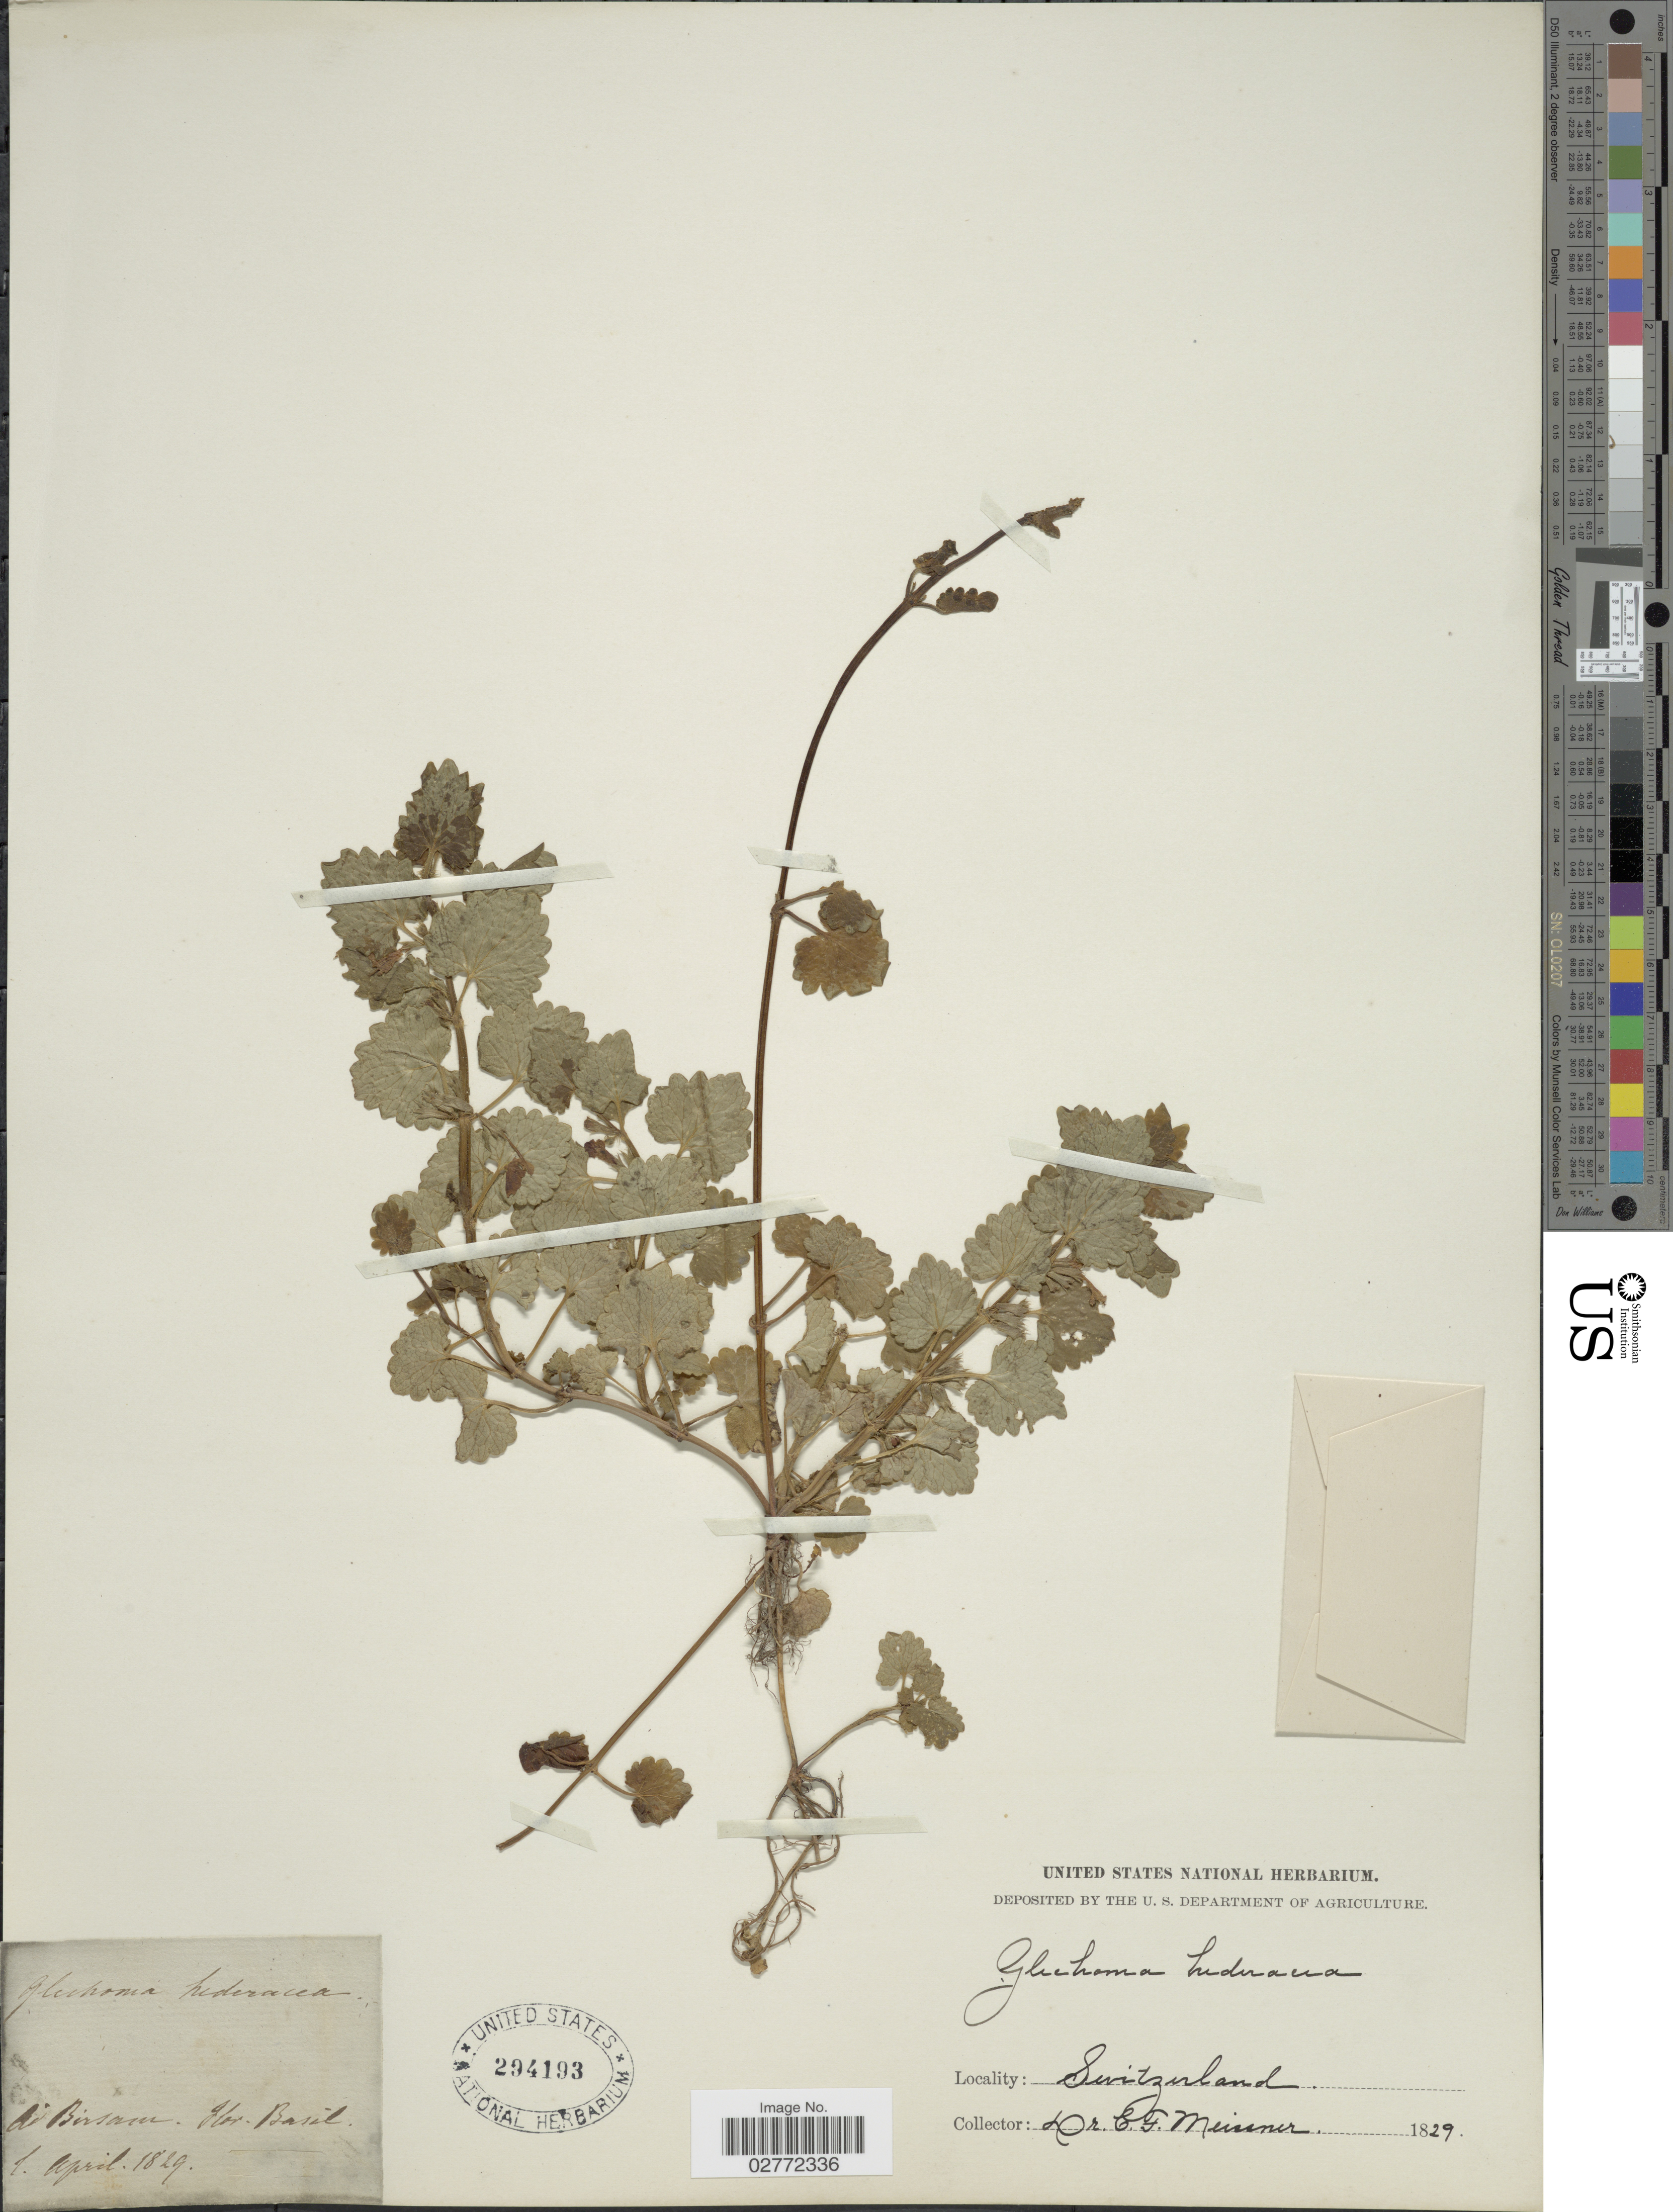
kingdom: Plantae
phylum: Tracheophyta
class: Magnoliopsida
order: Lamiales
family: Lamiaceae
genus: Glechoma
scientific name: Glechoma hederacea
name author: L.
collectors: C. F. W. Meissner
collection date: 1829-04-01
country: Switzerland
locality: D'Boissau. Hor. Basil.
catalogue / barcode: US 294193